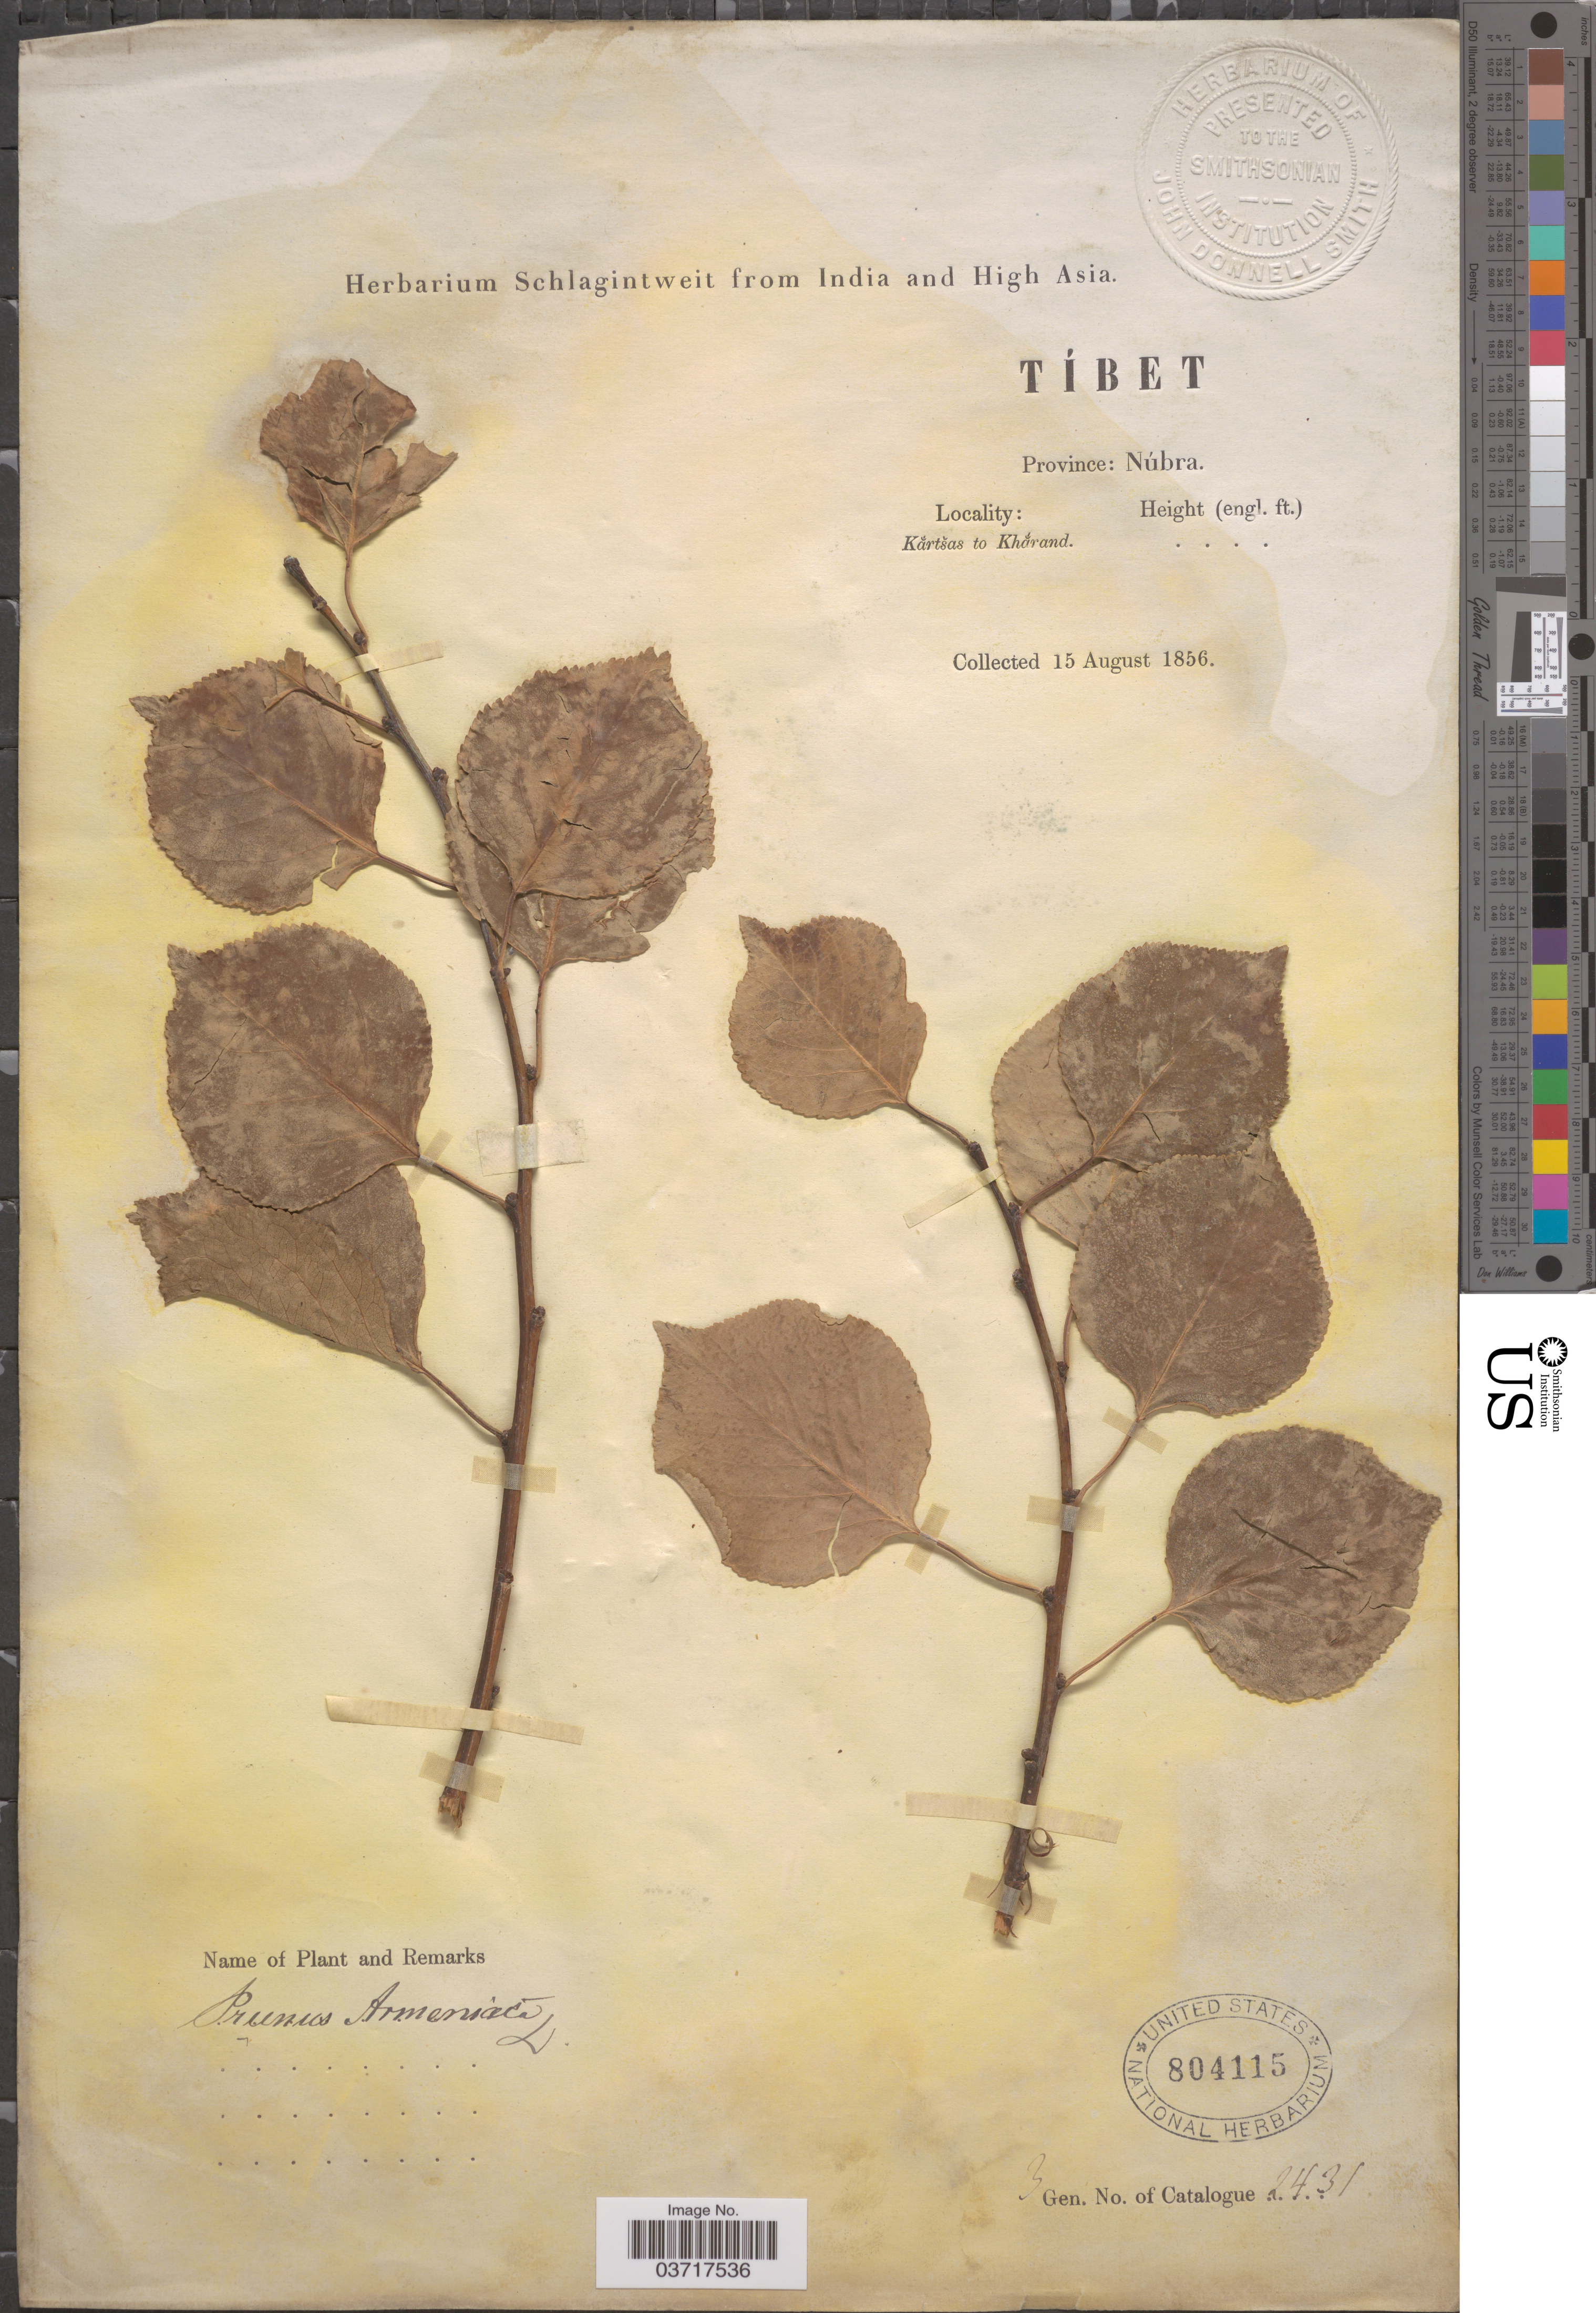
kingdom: Plantae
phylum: Tracheophyta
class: Magnoliopsida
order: Rosales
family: Rosaceae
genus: Prunus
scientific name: Prunus armeniaca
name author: L.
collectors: ex herb. Schlagintweit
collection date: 1856-08-15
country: China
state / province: Xizang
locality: Tíbet Province: Núbra. Kartsas to Kharand.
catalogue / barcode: US 804115